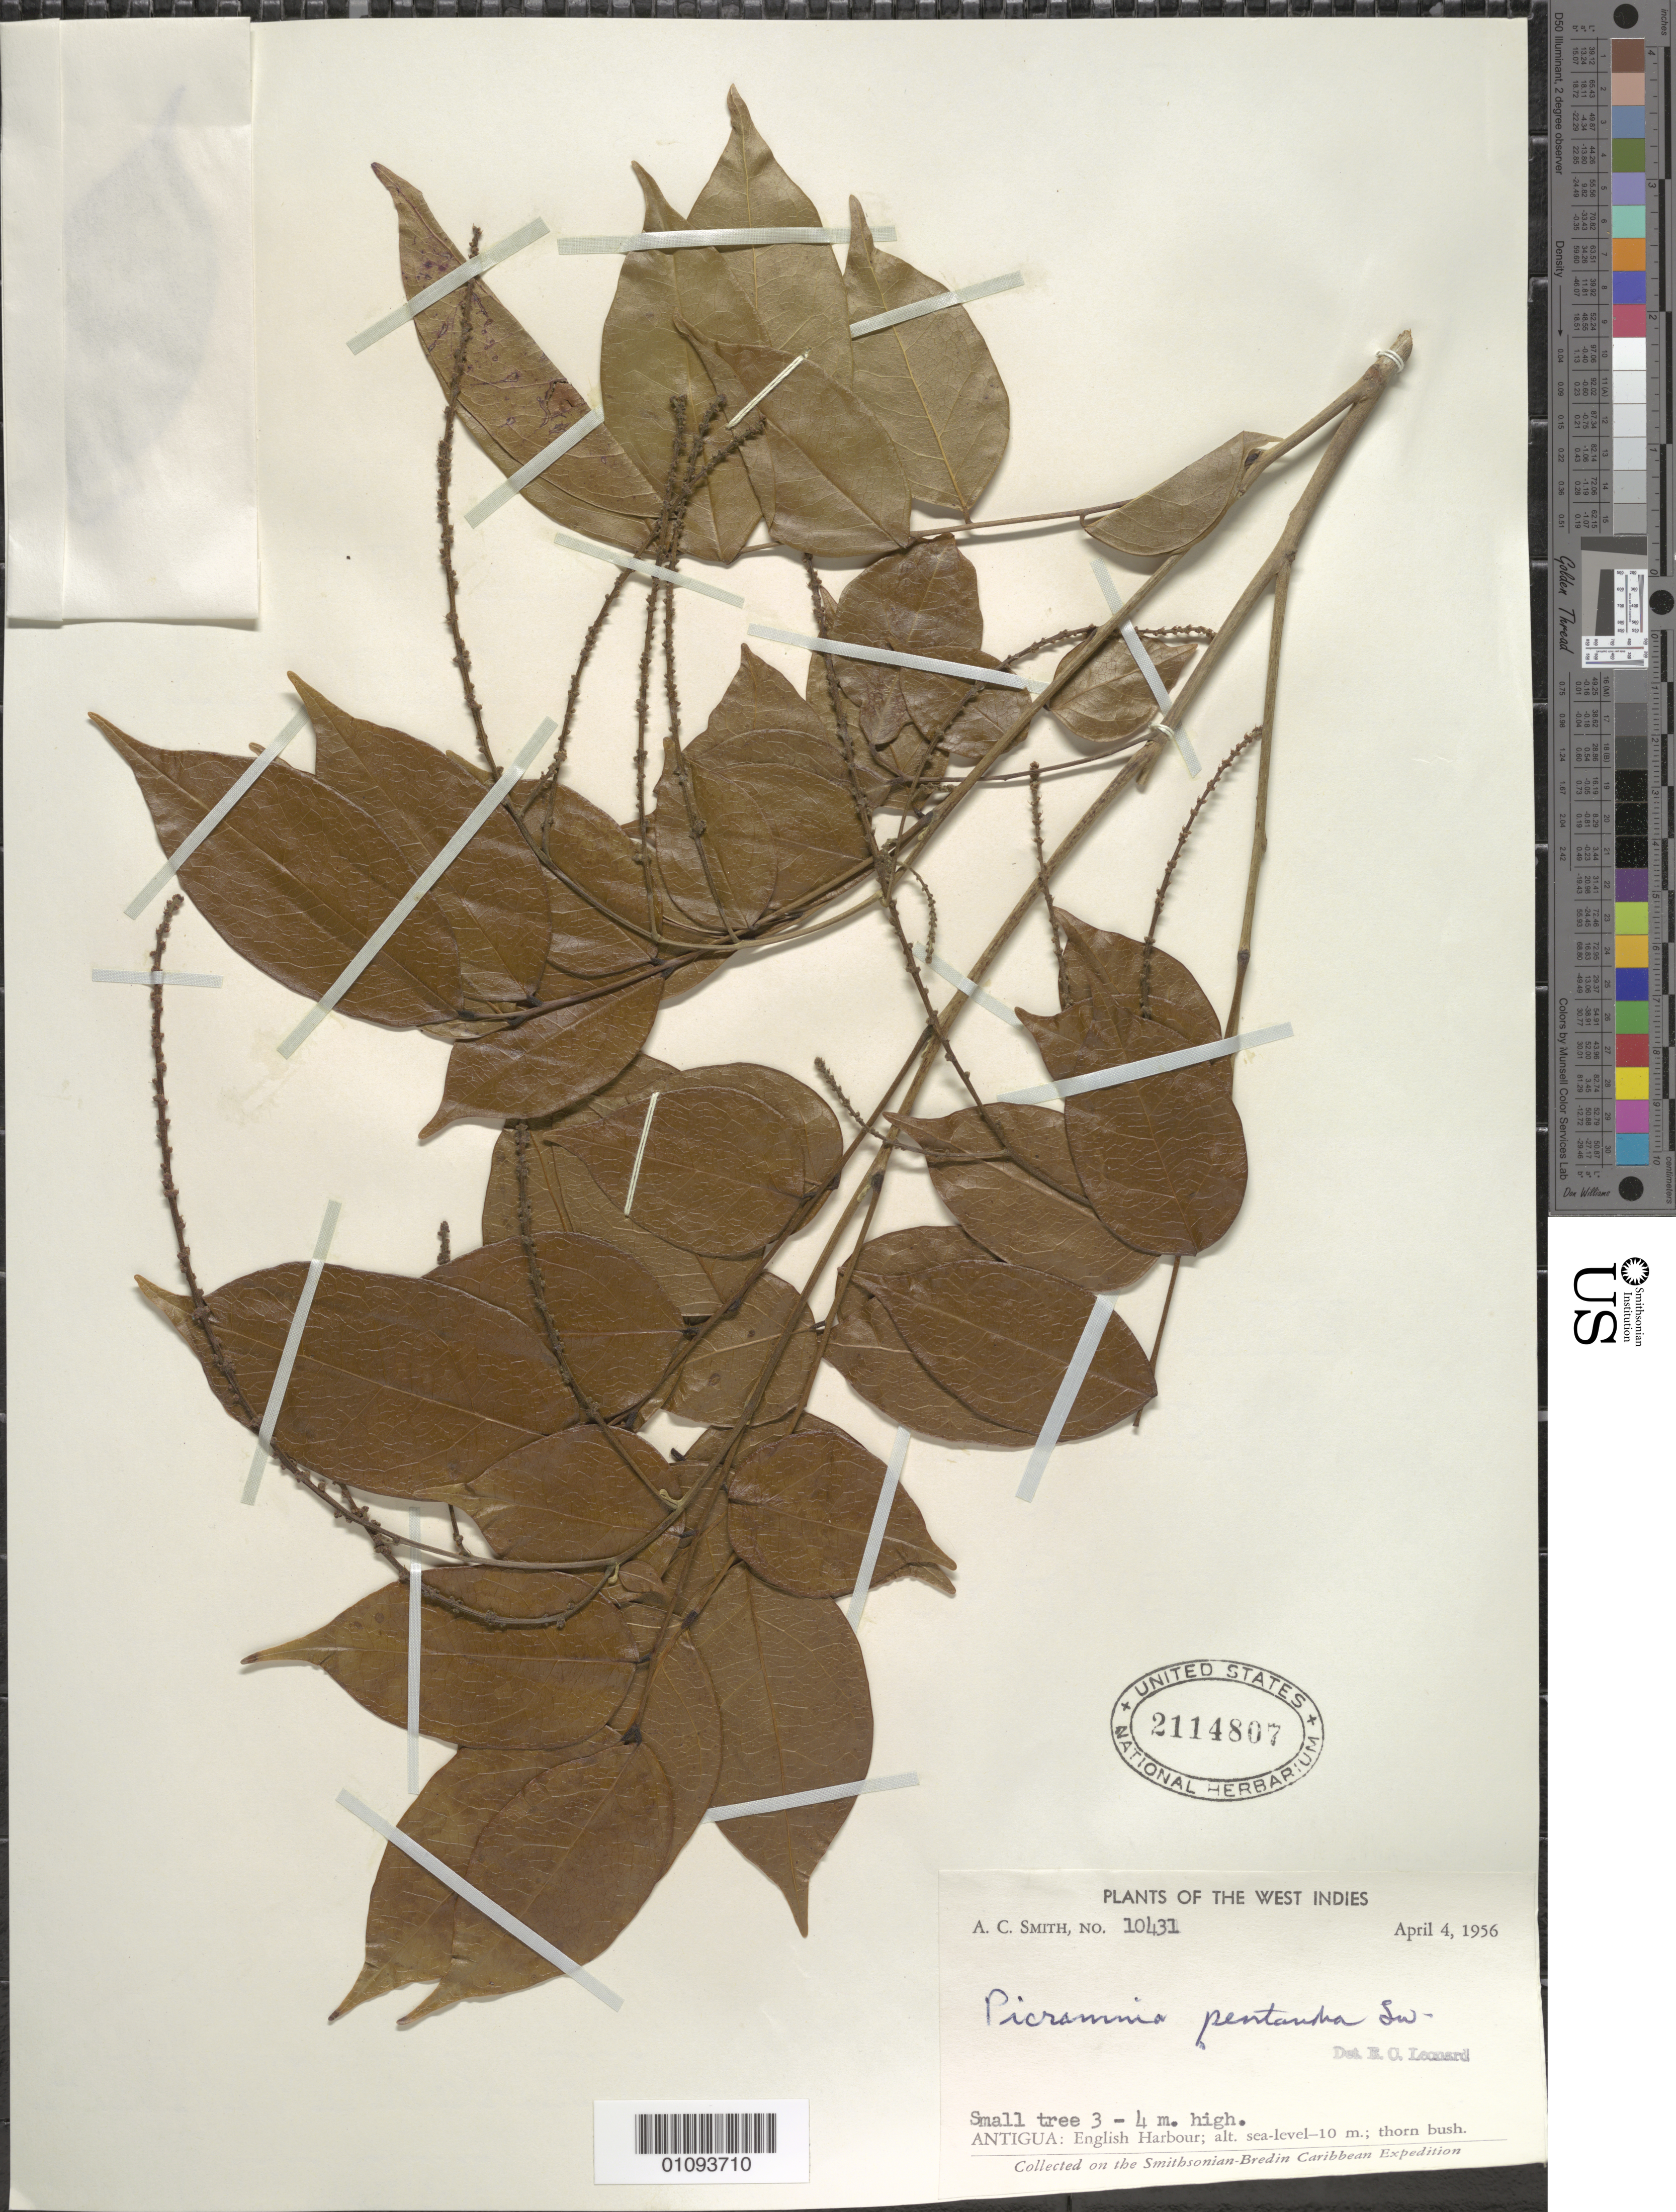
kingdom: Plantae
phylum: Tracheophyta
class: Magnoliopsida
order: Picramniales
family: Picramniaceae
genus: Picramnia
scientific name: Picramnia pentandra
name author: Sw.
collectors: A. C. Smith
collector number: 10431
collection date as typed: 04 Apr 1956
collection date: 1956-04-04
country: Antigua and Barbuda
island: Leeward Is.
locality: English Harbour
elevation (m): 0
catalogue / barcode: US 2114807